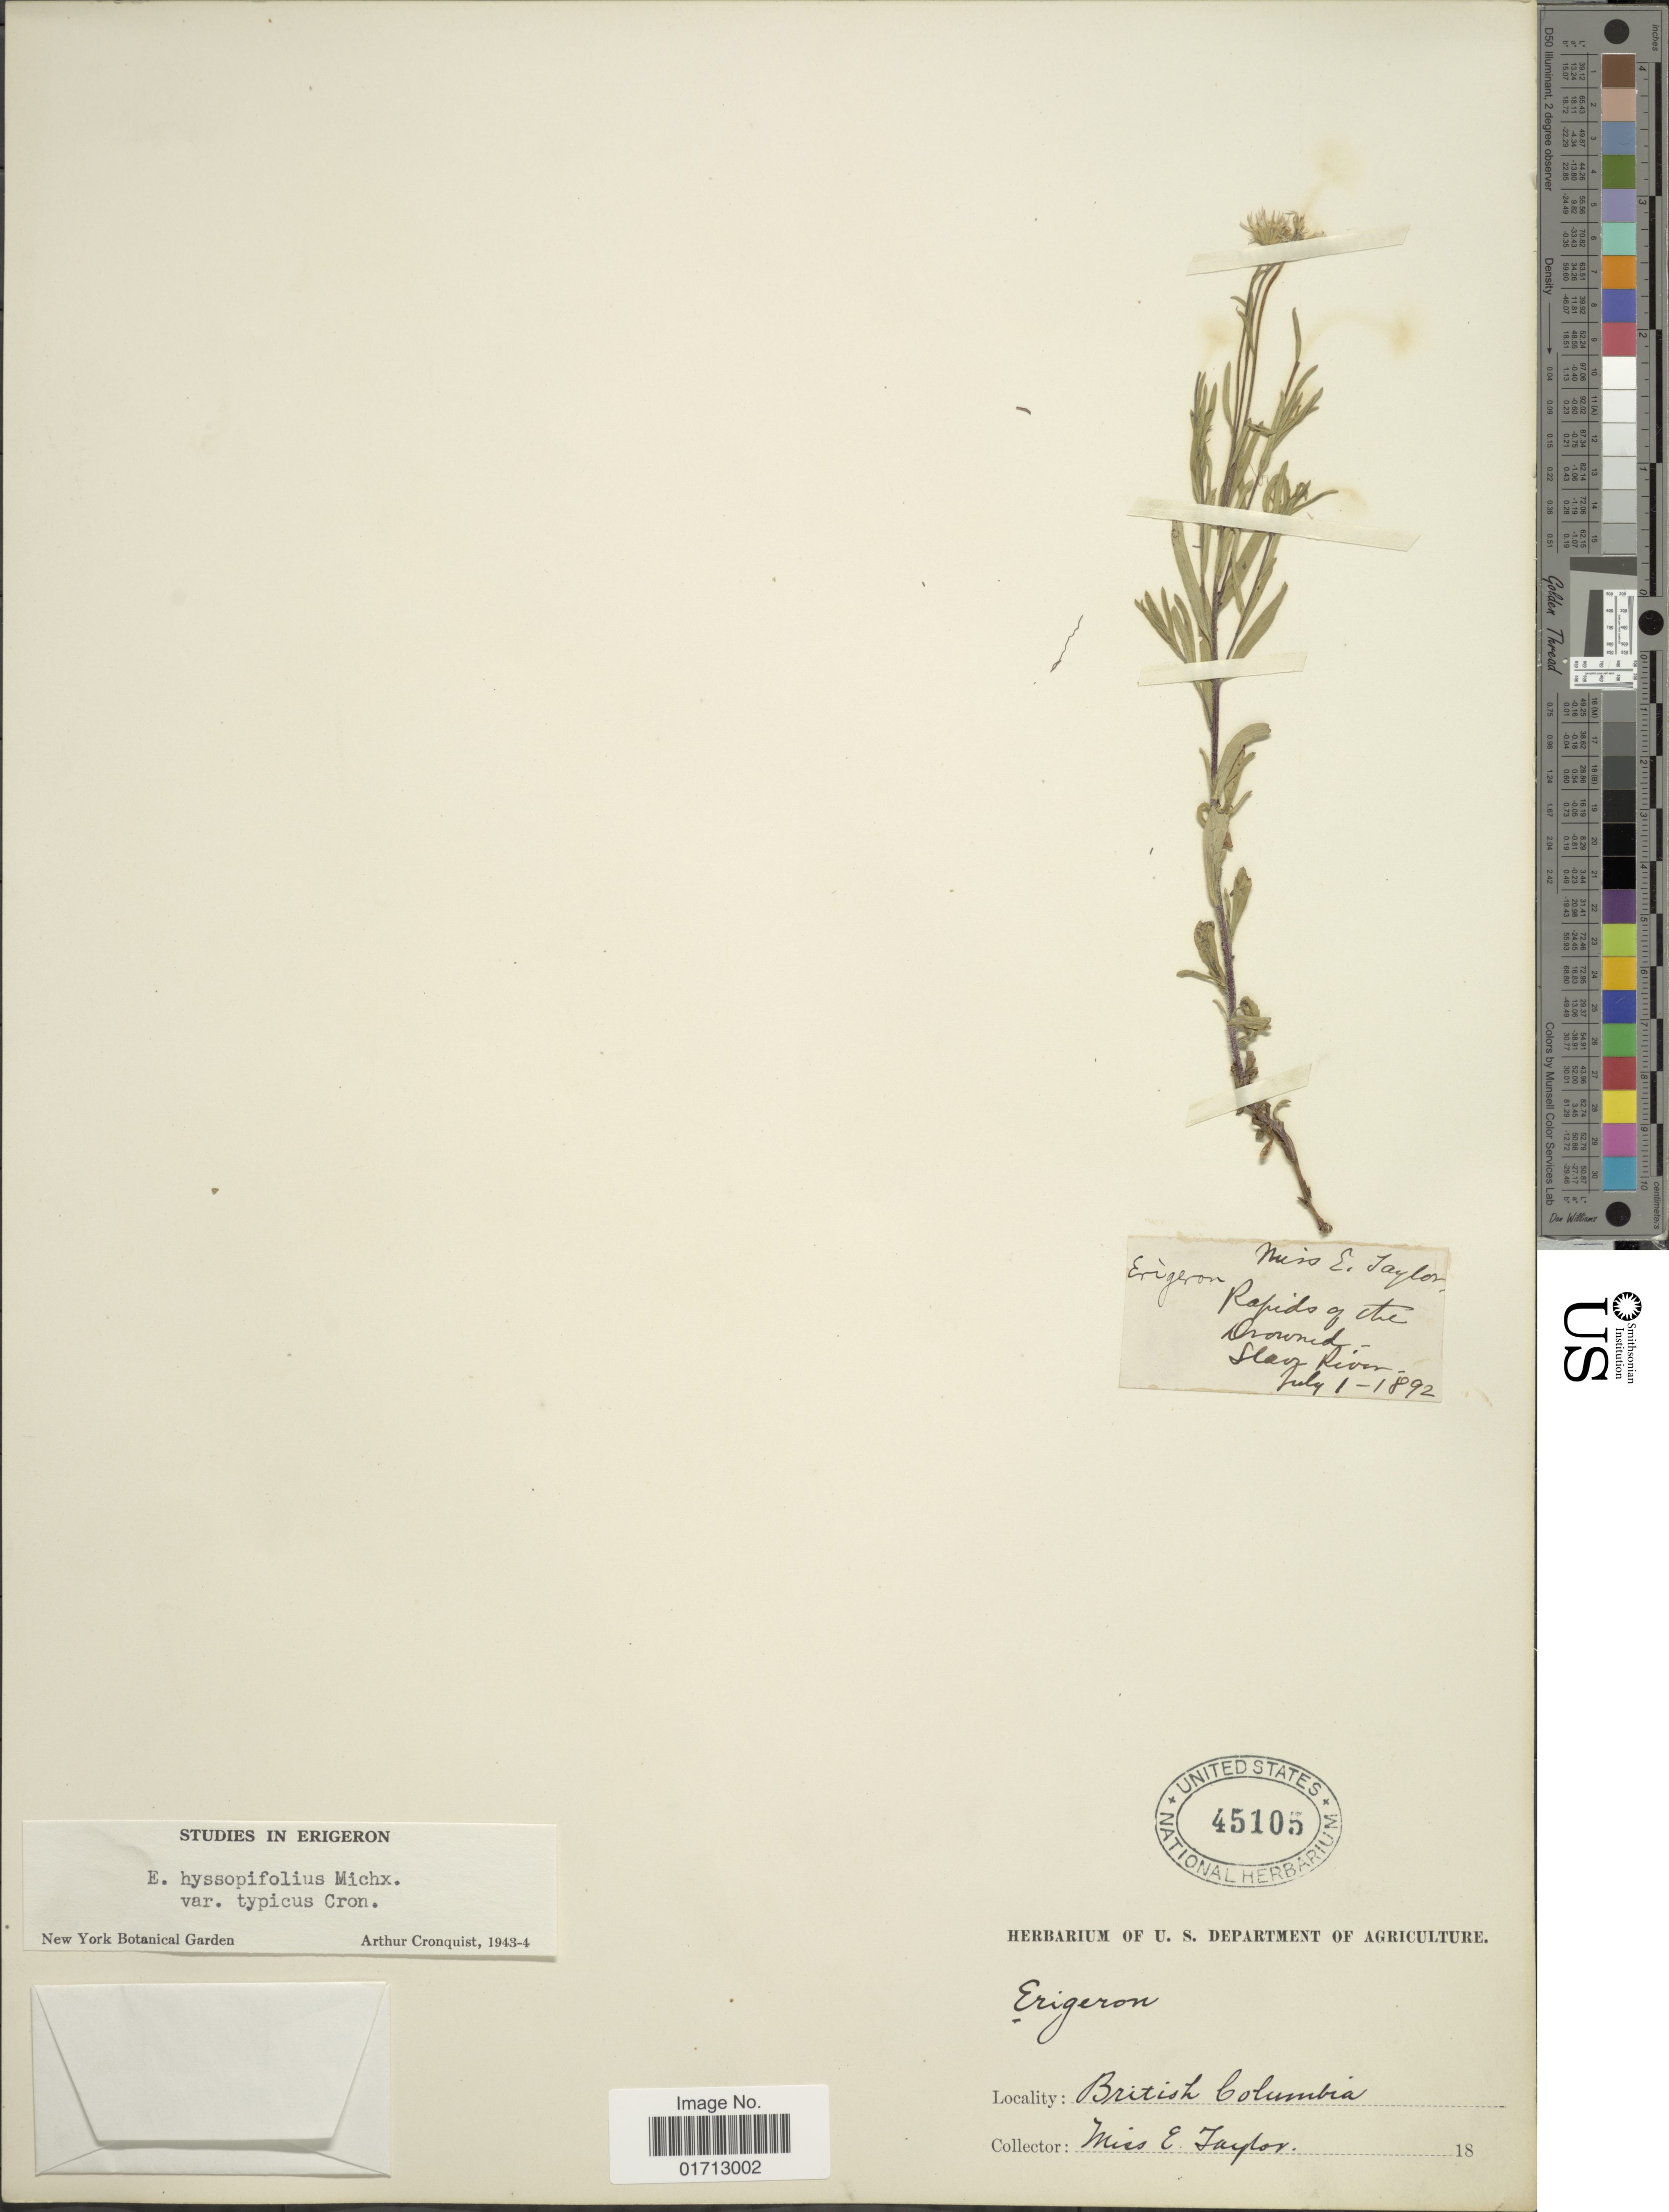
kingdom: Plantae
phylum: Tracheophyta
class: Magnoliopsida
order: Asterales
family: Asteraceae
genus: Erigeron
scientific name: Erigeron hyssopifolius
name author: Michx.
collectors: E. Taylor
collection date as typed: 18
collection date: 1892-07-01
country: Canada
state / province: British Columbia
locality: British Columbia. Rapids of the Drowned- Slave River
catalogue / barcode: US 45105